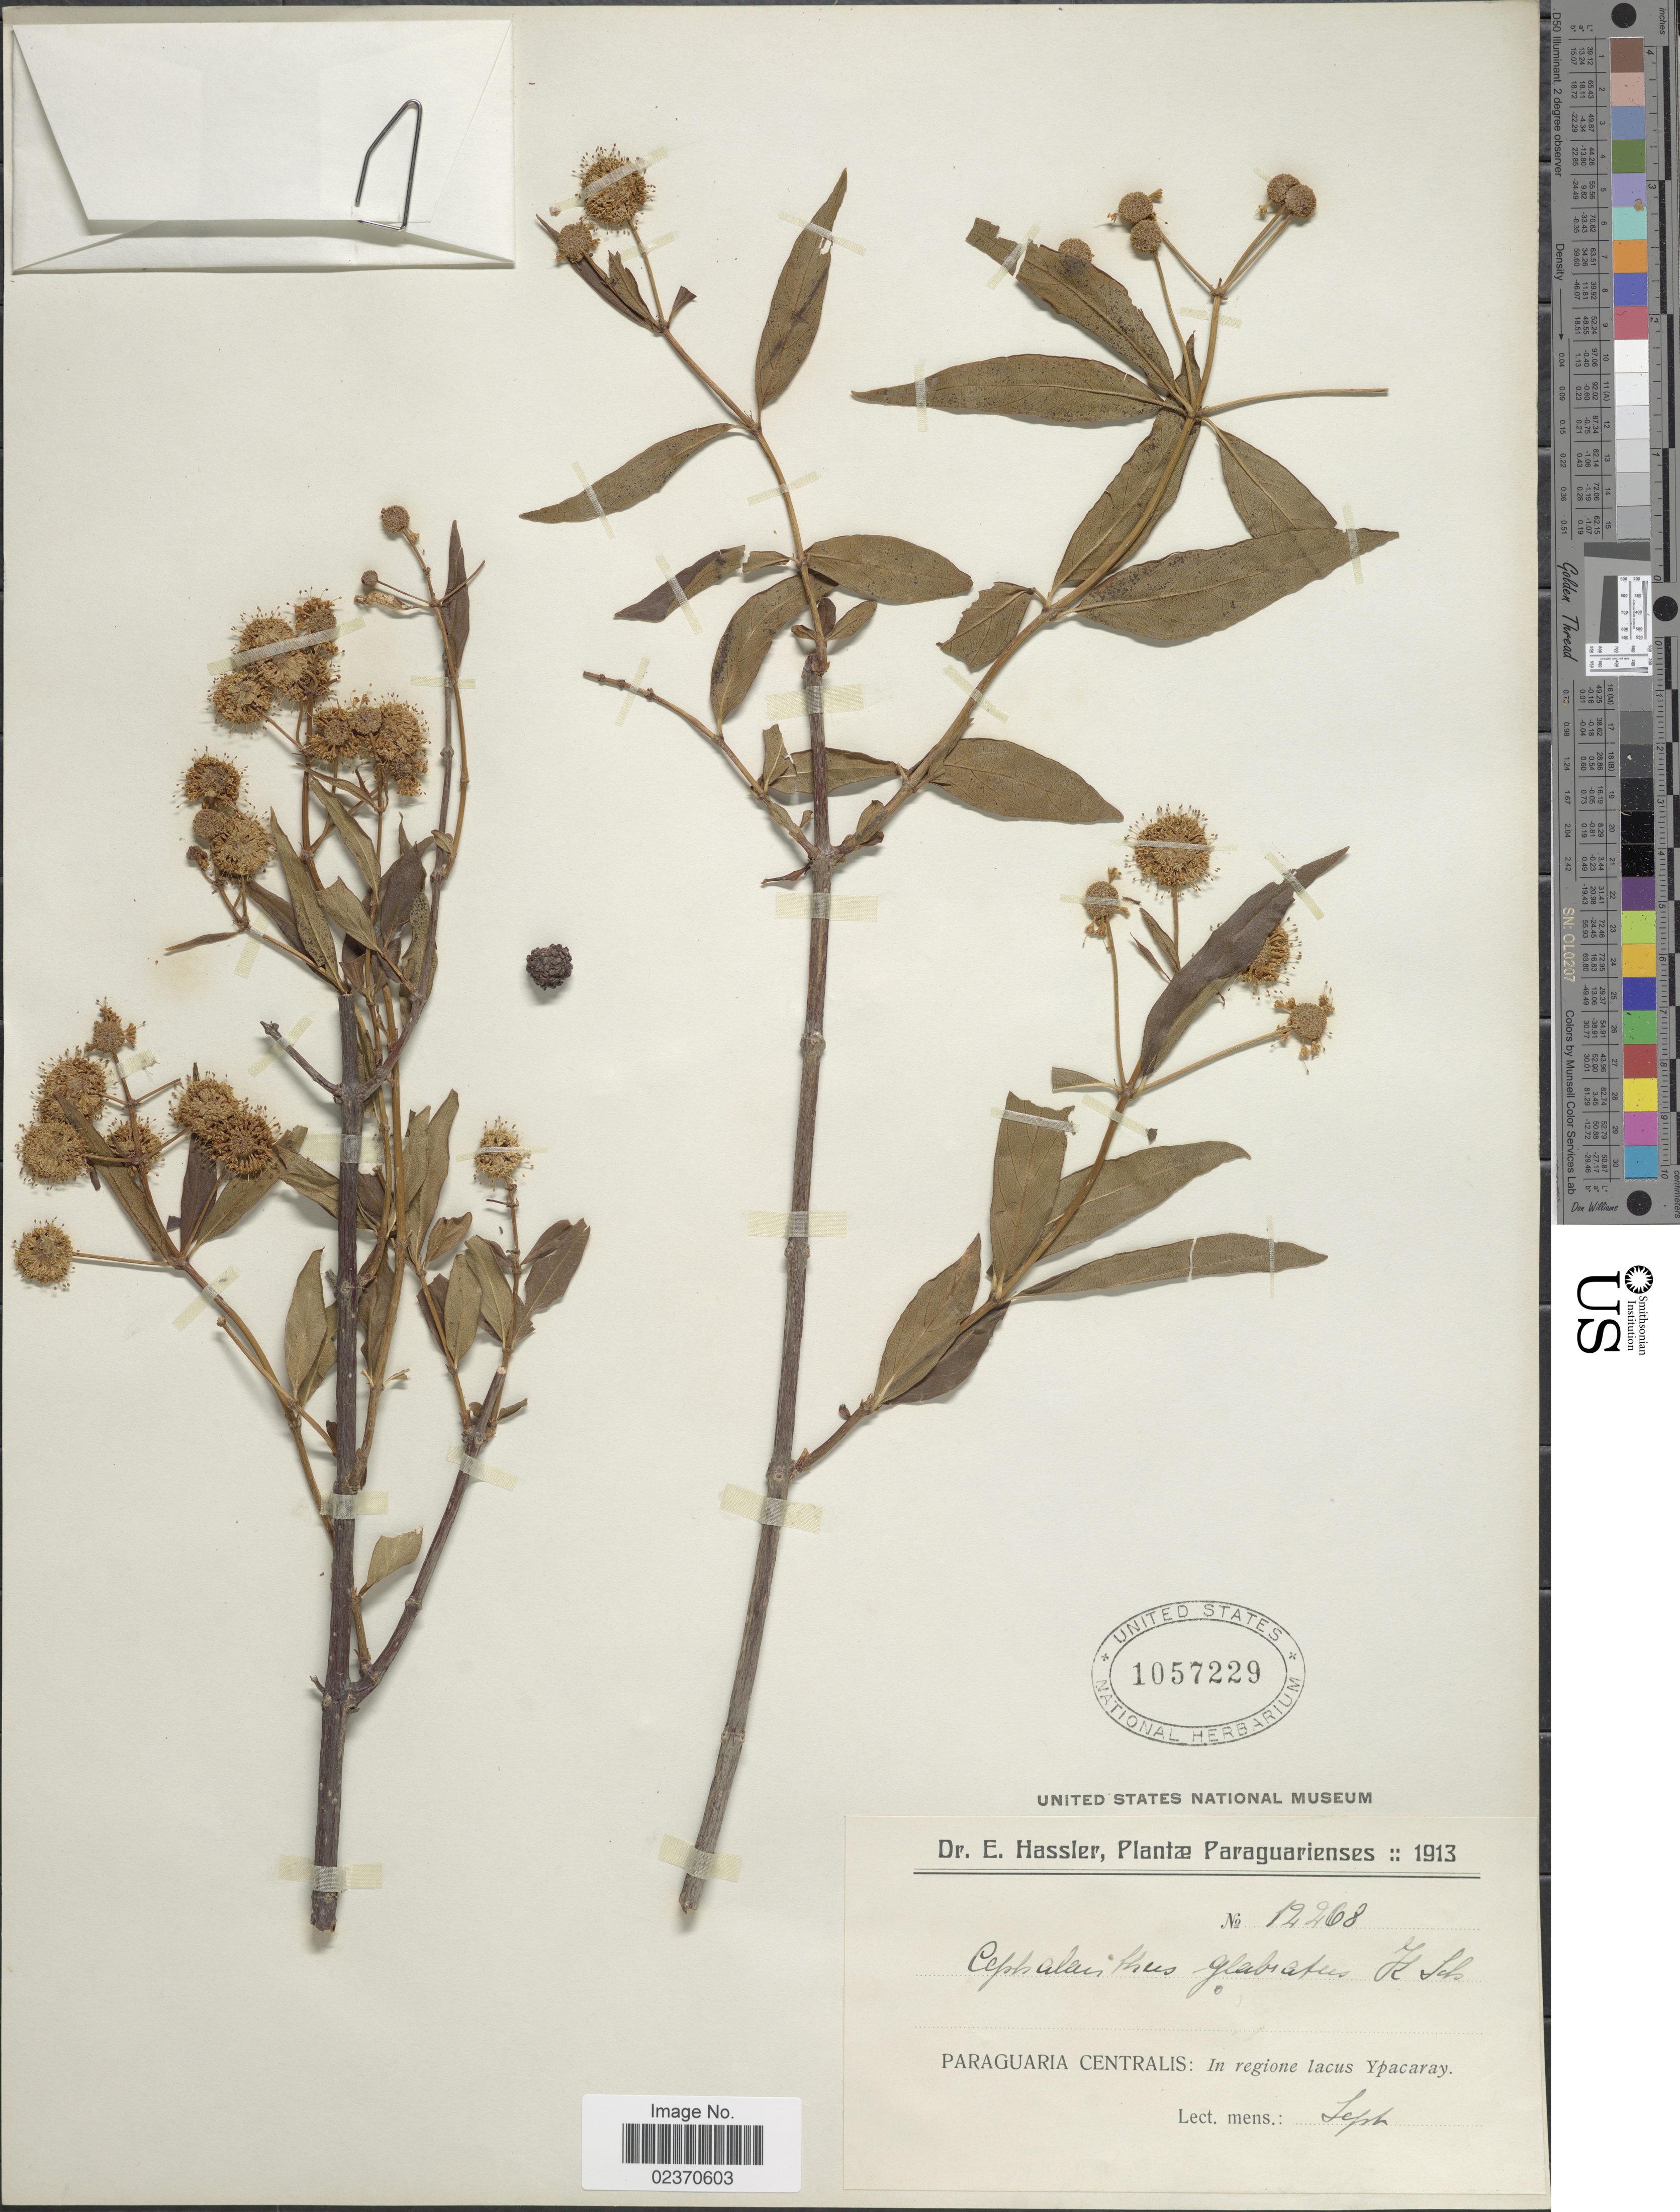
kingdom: Plantae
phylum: Tracheophyta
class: Magnoliopsida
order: Gentianales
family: Rubiaceae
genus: Cephalanthus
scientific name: Cephalanthus glabratus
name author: (Spreng.) K. Schum.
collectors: E. Hassler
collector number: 12268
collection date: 1913-09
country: Paraguay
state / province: Central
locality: Paraguaria Centralis: In regione lacus Yparacay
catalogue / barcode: US 1057229